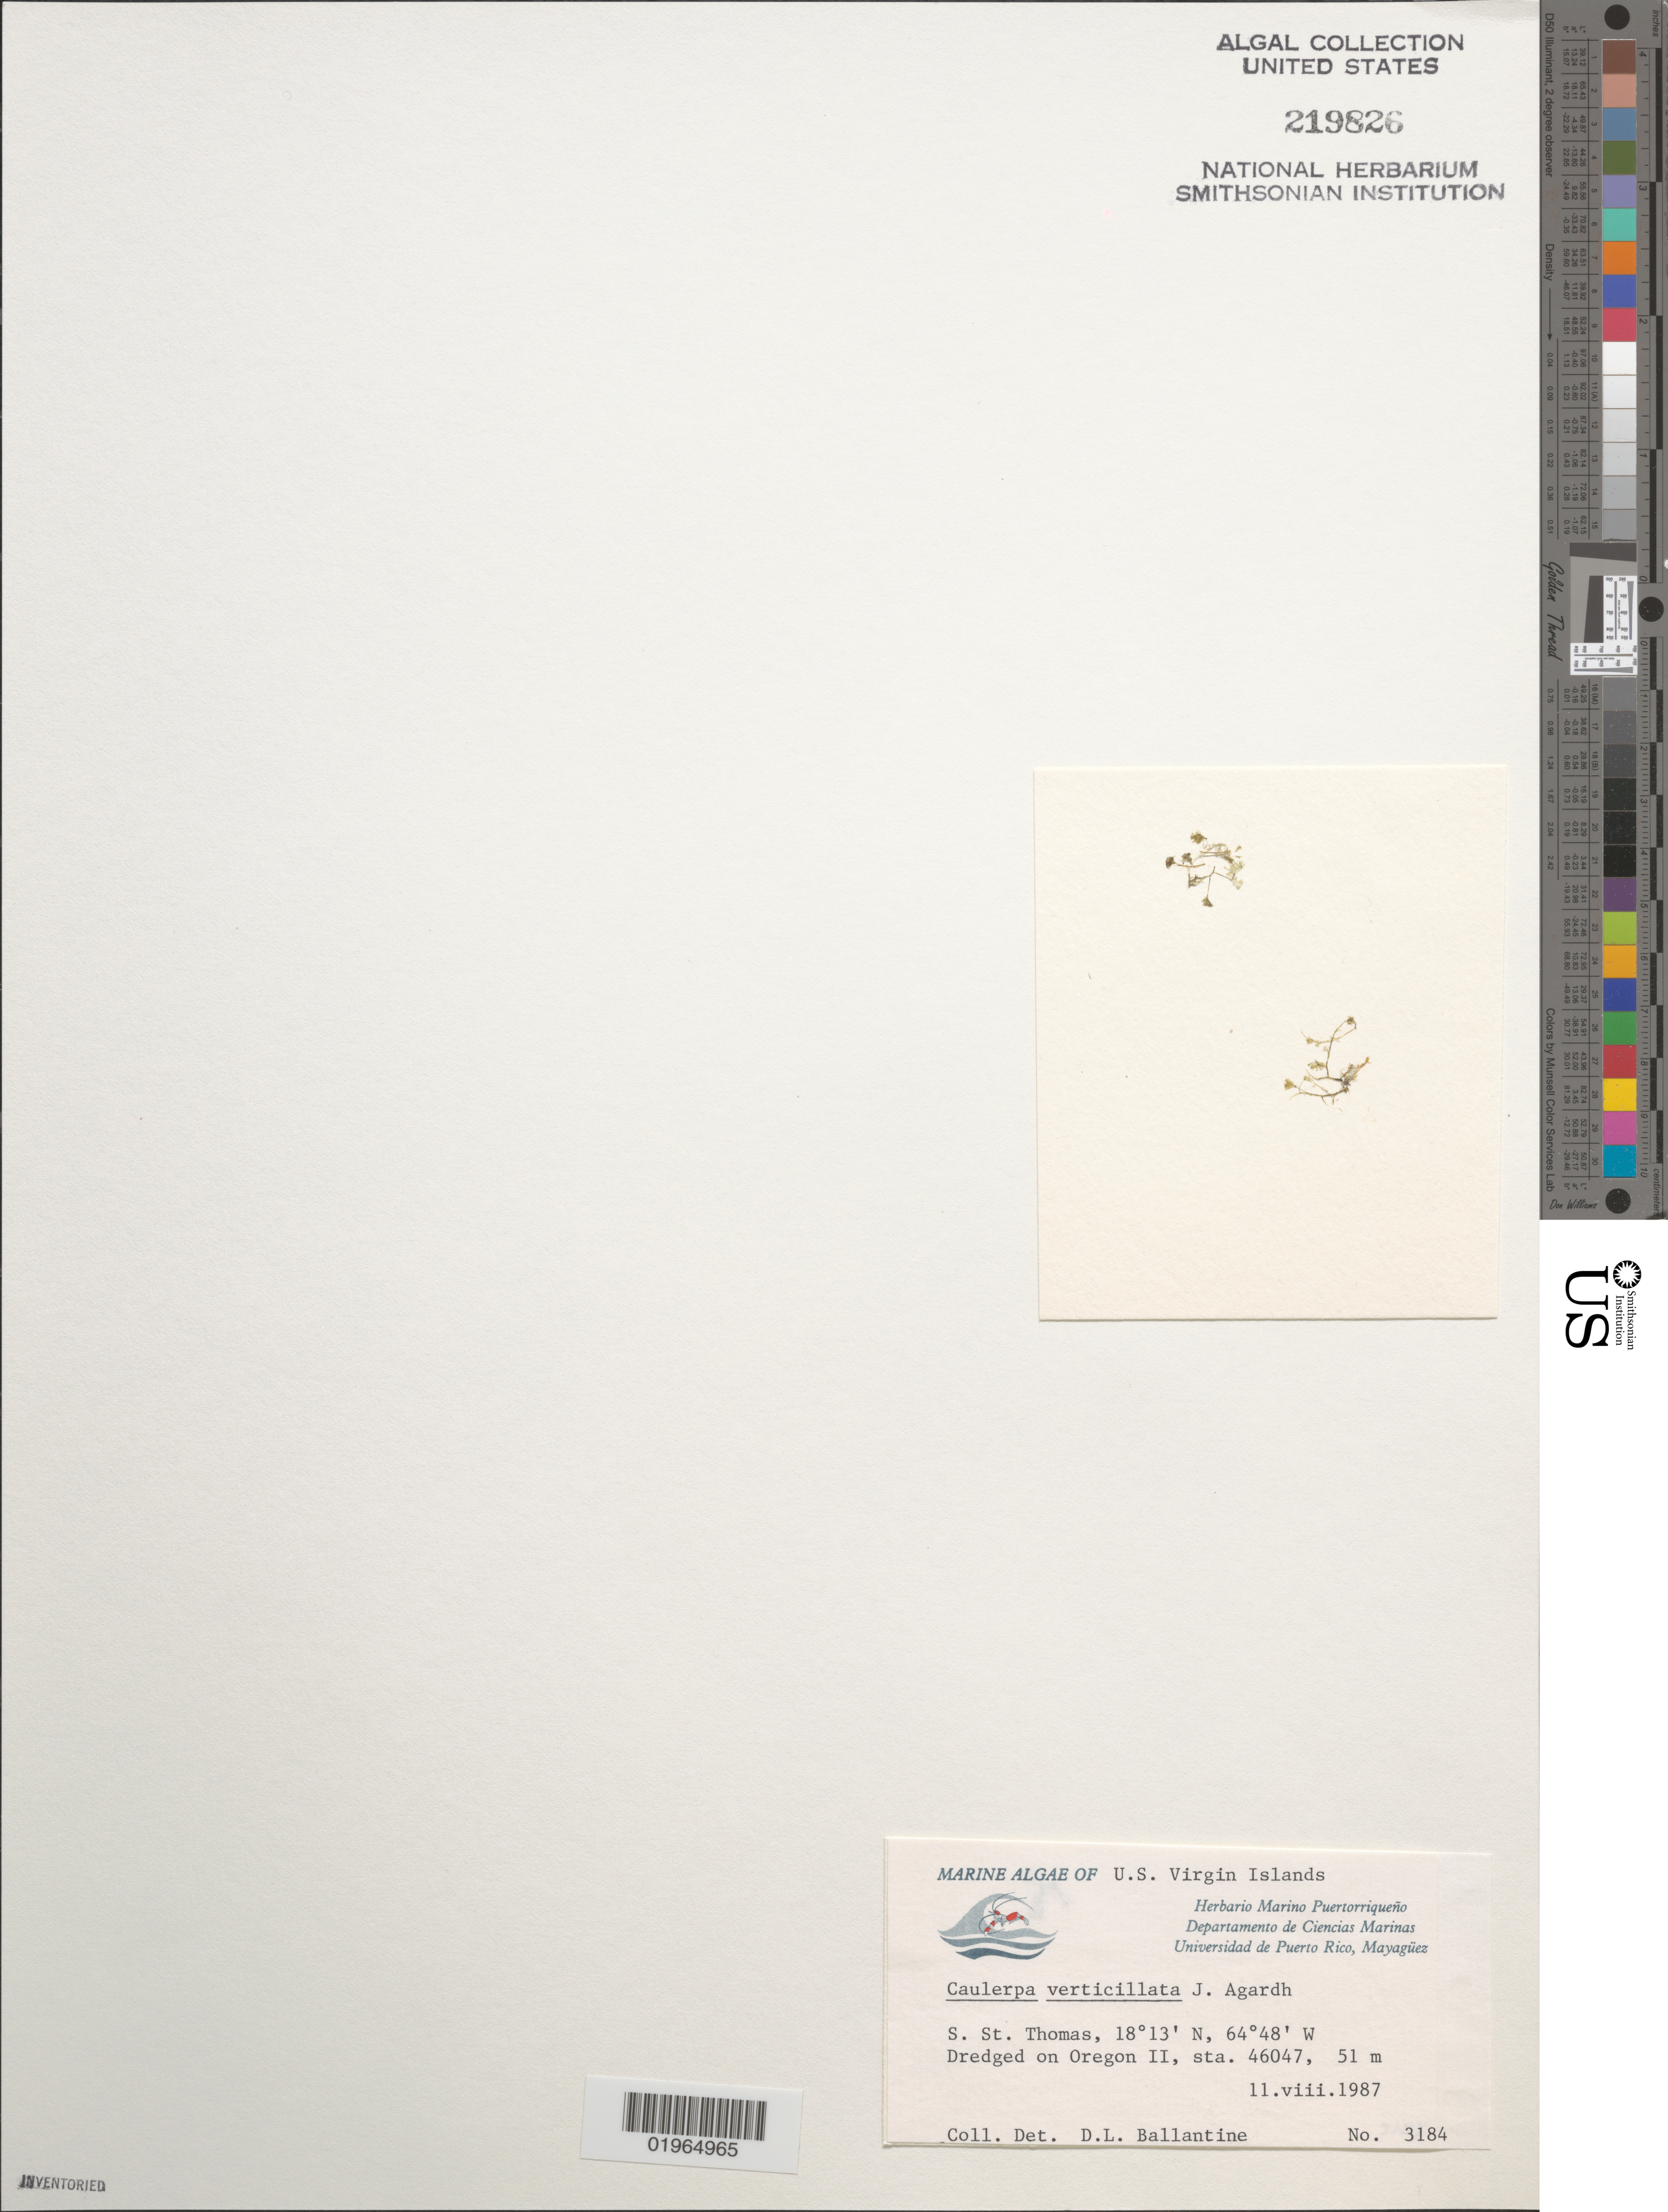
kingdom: Plantae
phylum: Chlorophyta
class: Ulvophyceae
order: Bryopsidales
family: Caulerpaceae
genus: Caulerpa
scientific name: Caulerpa verticillata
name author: J. Agardh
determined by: Ballantine, D. L.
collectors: D.L. Ballantine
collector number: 3184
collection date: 1987-08-11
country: U.S. Virgin Islands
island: St. Thomas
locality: S. St. Thomas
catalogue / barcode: US 219826